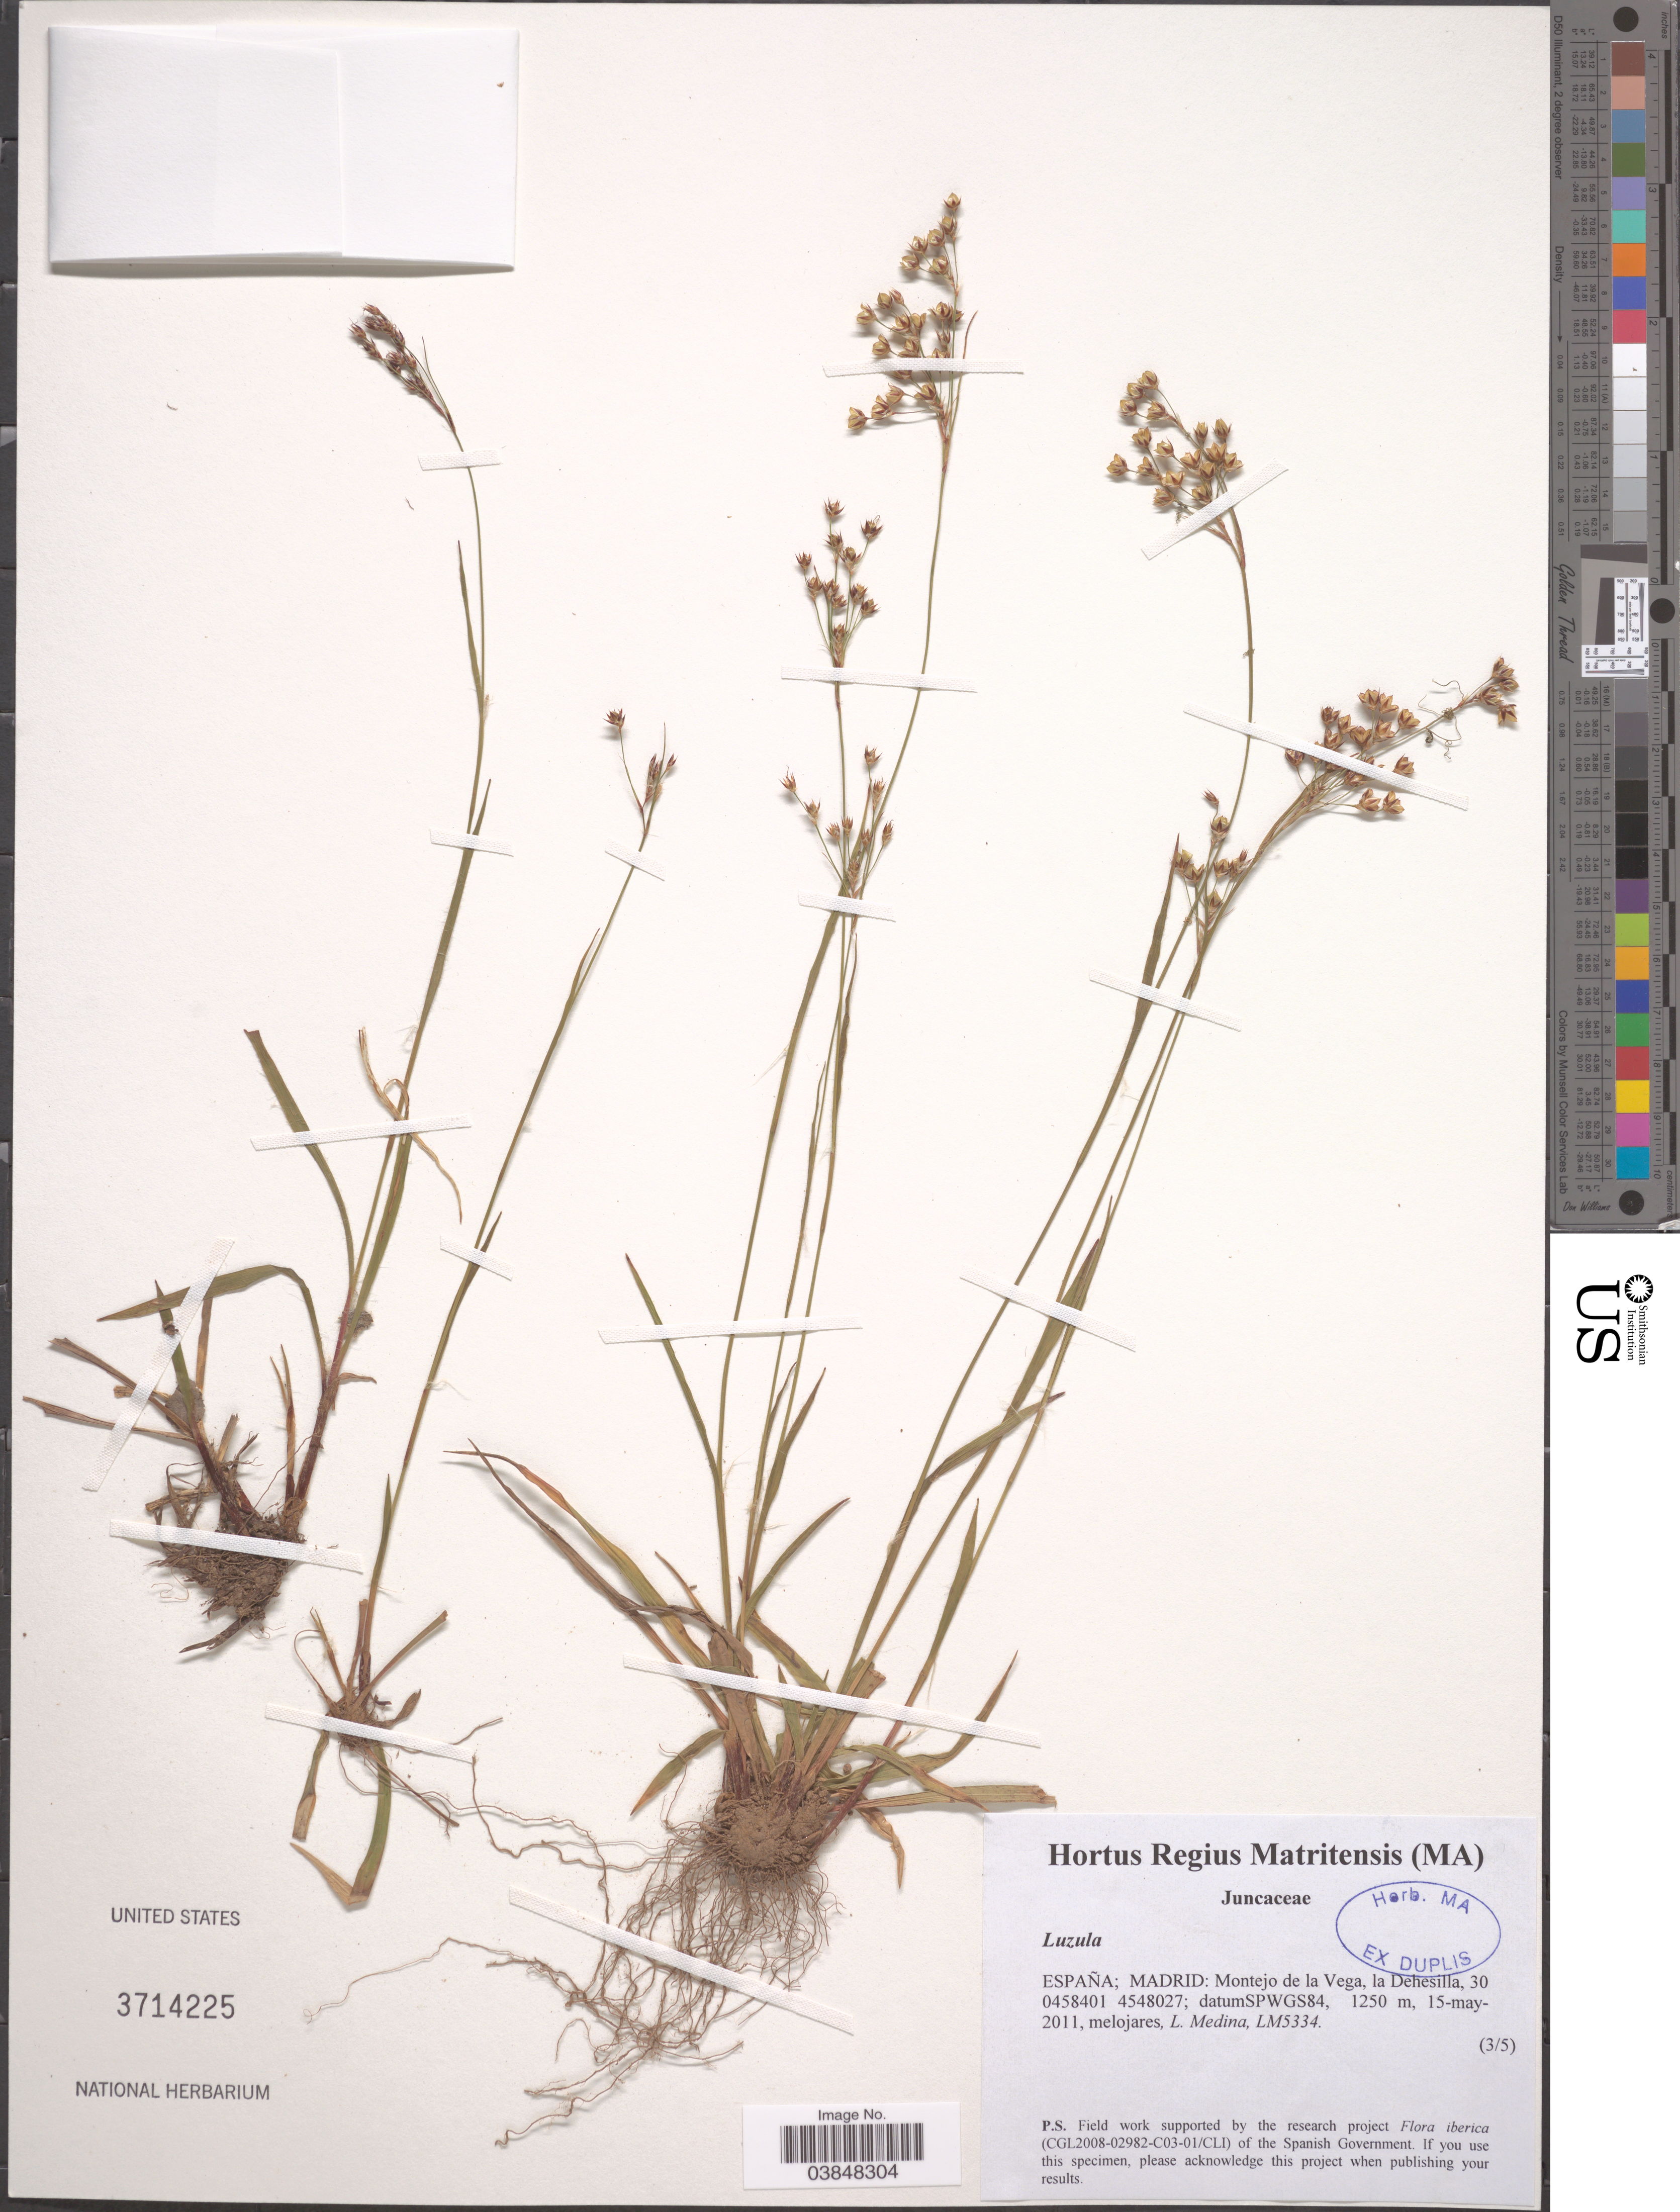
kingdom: Plantae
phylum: Tracheophyta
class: Liliopsida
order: Poales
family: Juncaceae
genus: Luzula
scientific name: Luzula sp.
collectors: L. Medina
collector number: LM5334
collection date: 2011-05-15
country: Spain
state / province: Madrid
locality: España; Montejo de la Vega, la Dehesilla, 300458401 4548027; datumSPWGS84.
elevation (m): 1250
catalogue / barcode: US 3714225